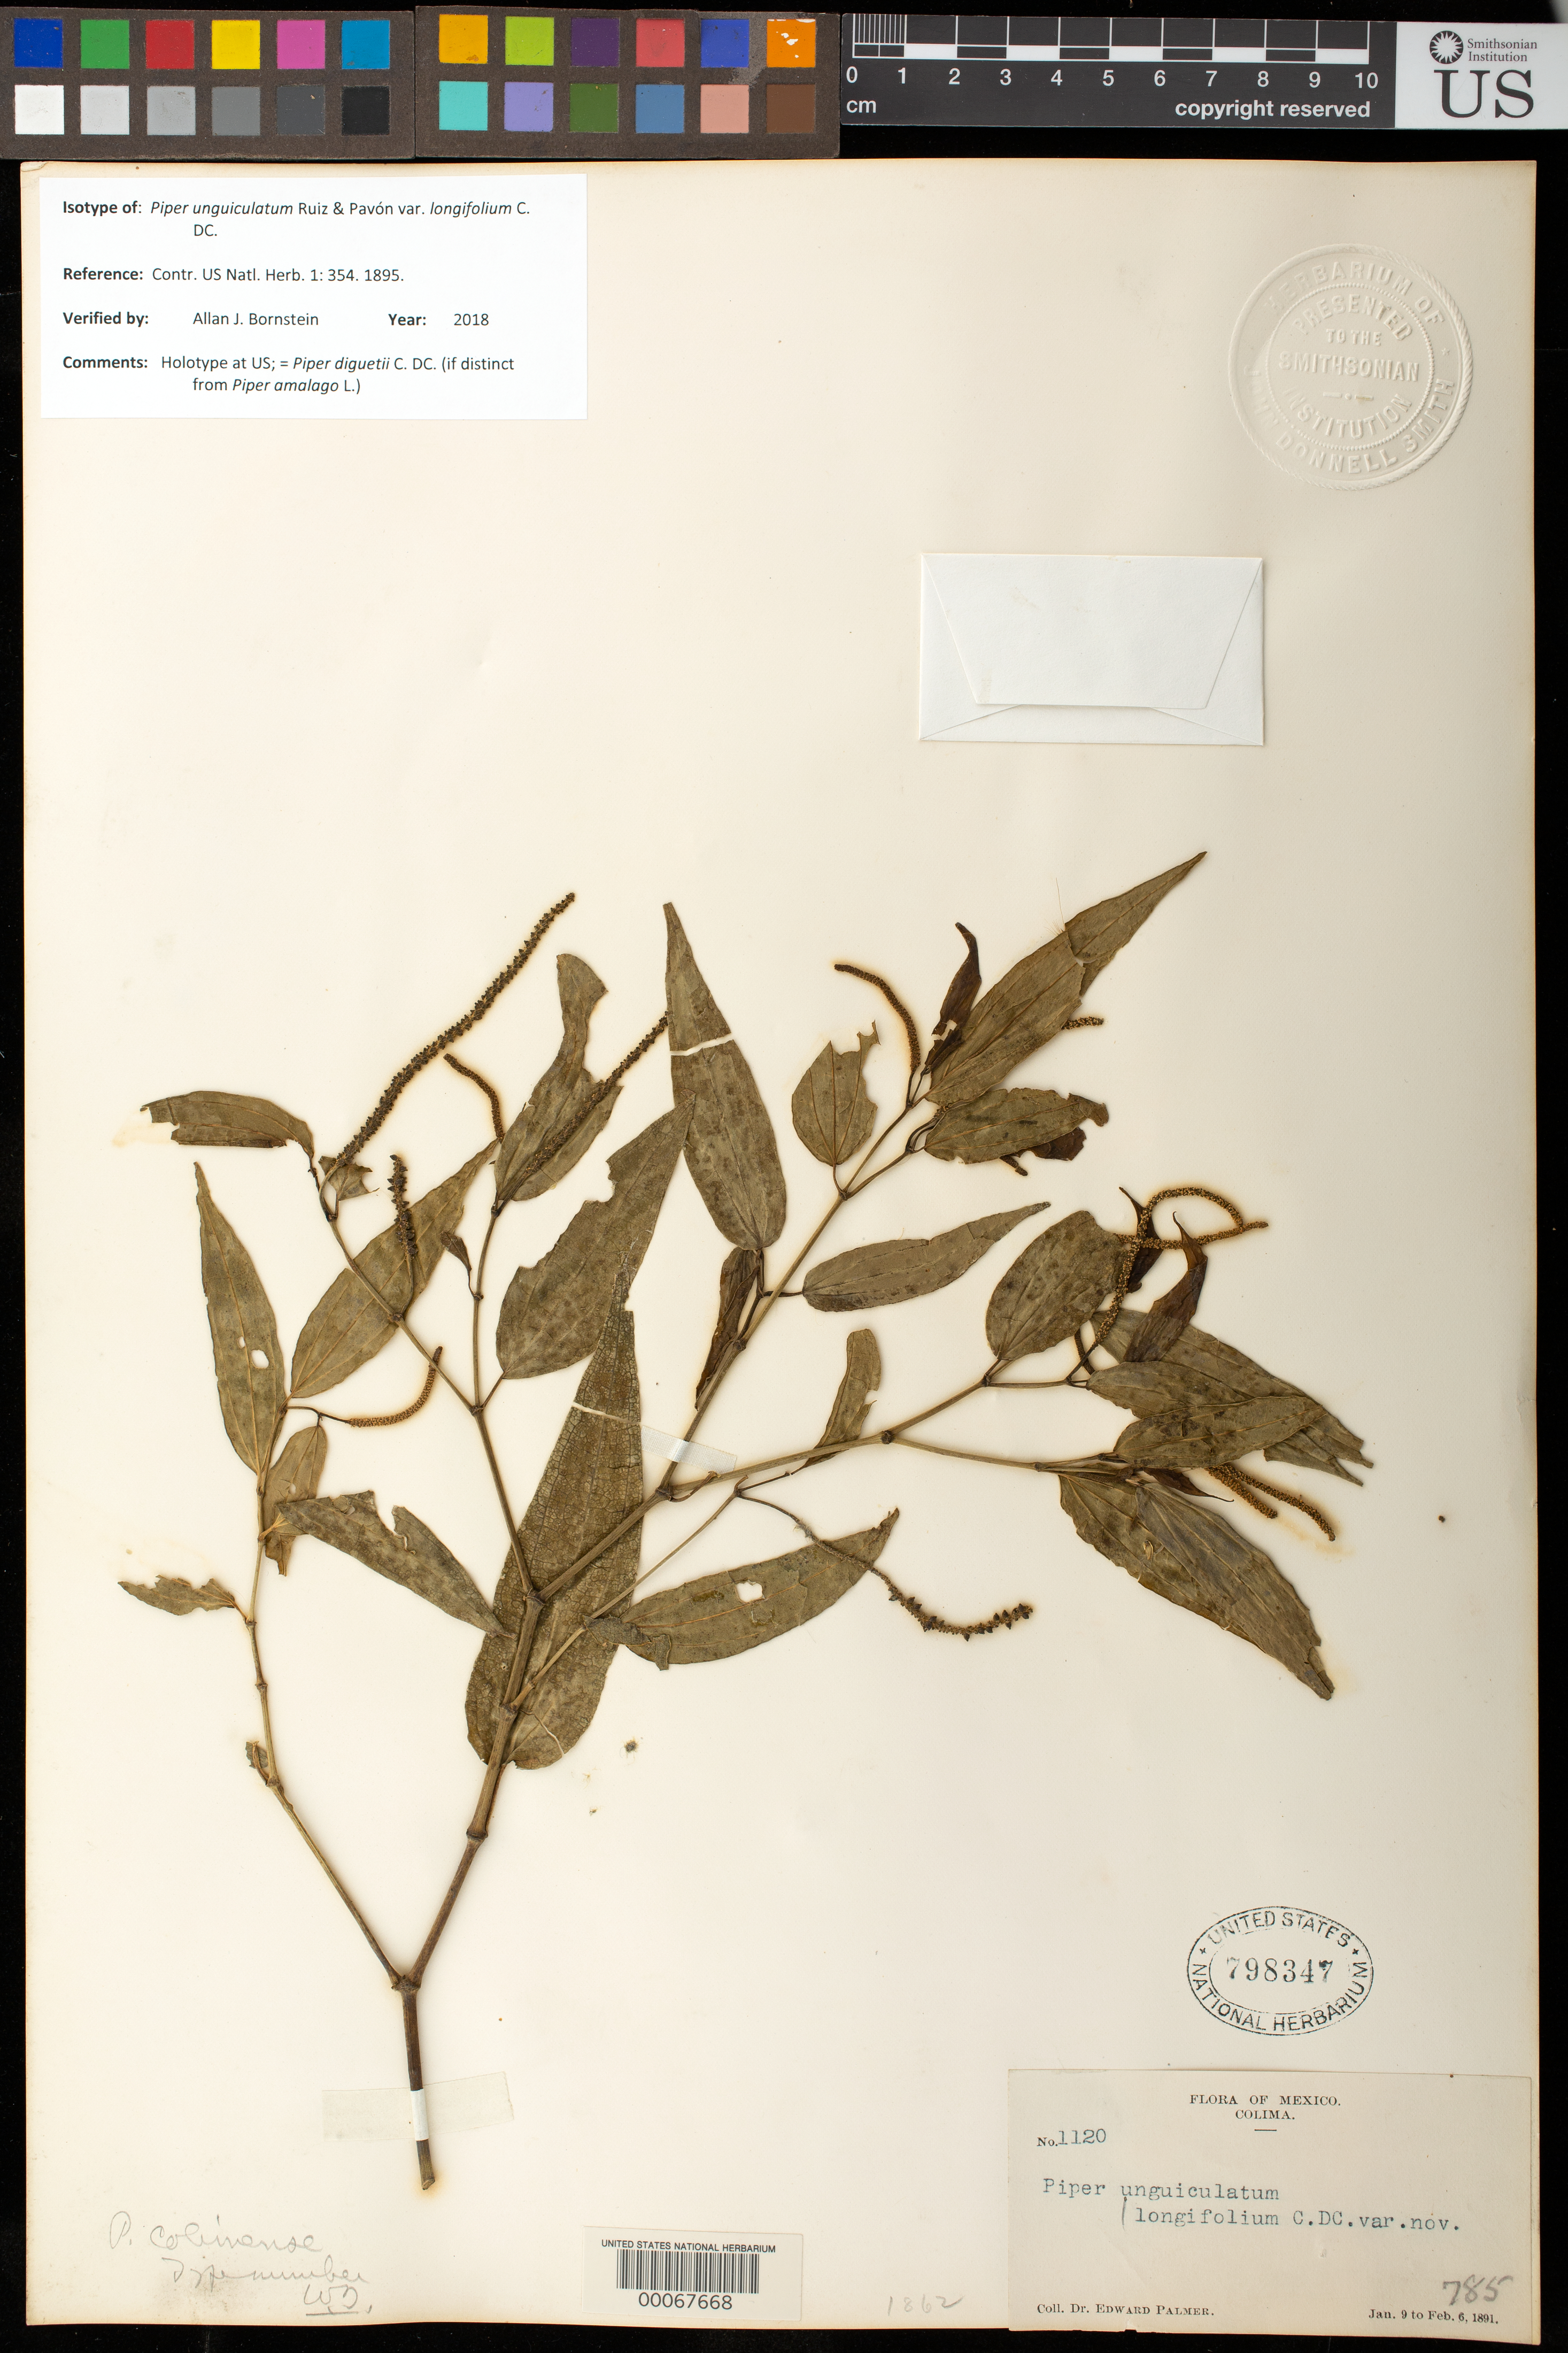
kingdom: Plantae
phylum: Tracheophyta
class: Magnoliopsida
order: Piperales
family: Piperaceae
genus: Piper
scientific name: Piper unguiculatum var. longifolium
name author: C. DC.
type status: Isotype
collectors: E. Palmer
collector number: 1120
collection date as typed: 09 Jan 1891 to 06 Feb 1891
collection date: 1891-01-09/1891-02-06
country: Mexico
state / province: Colima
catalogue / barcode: US 798347